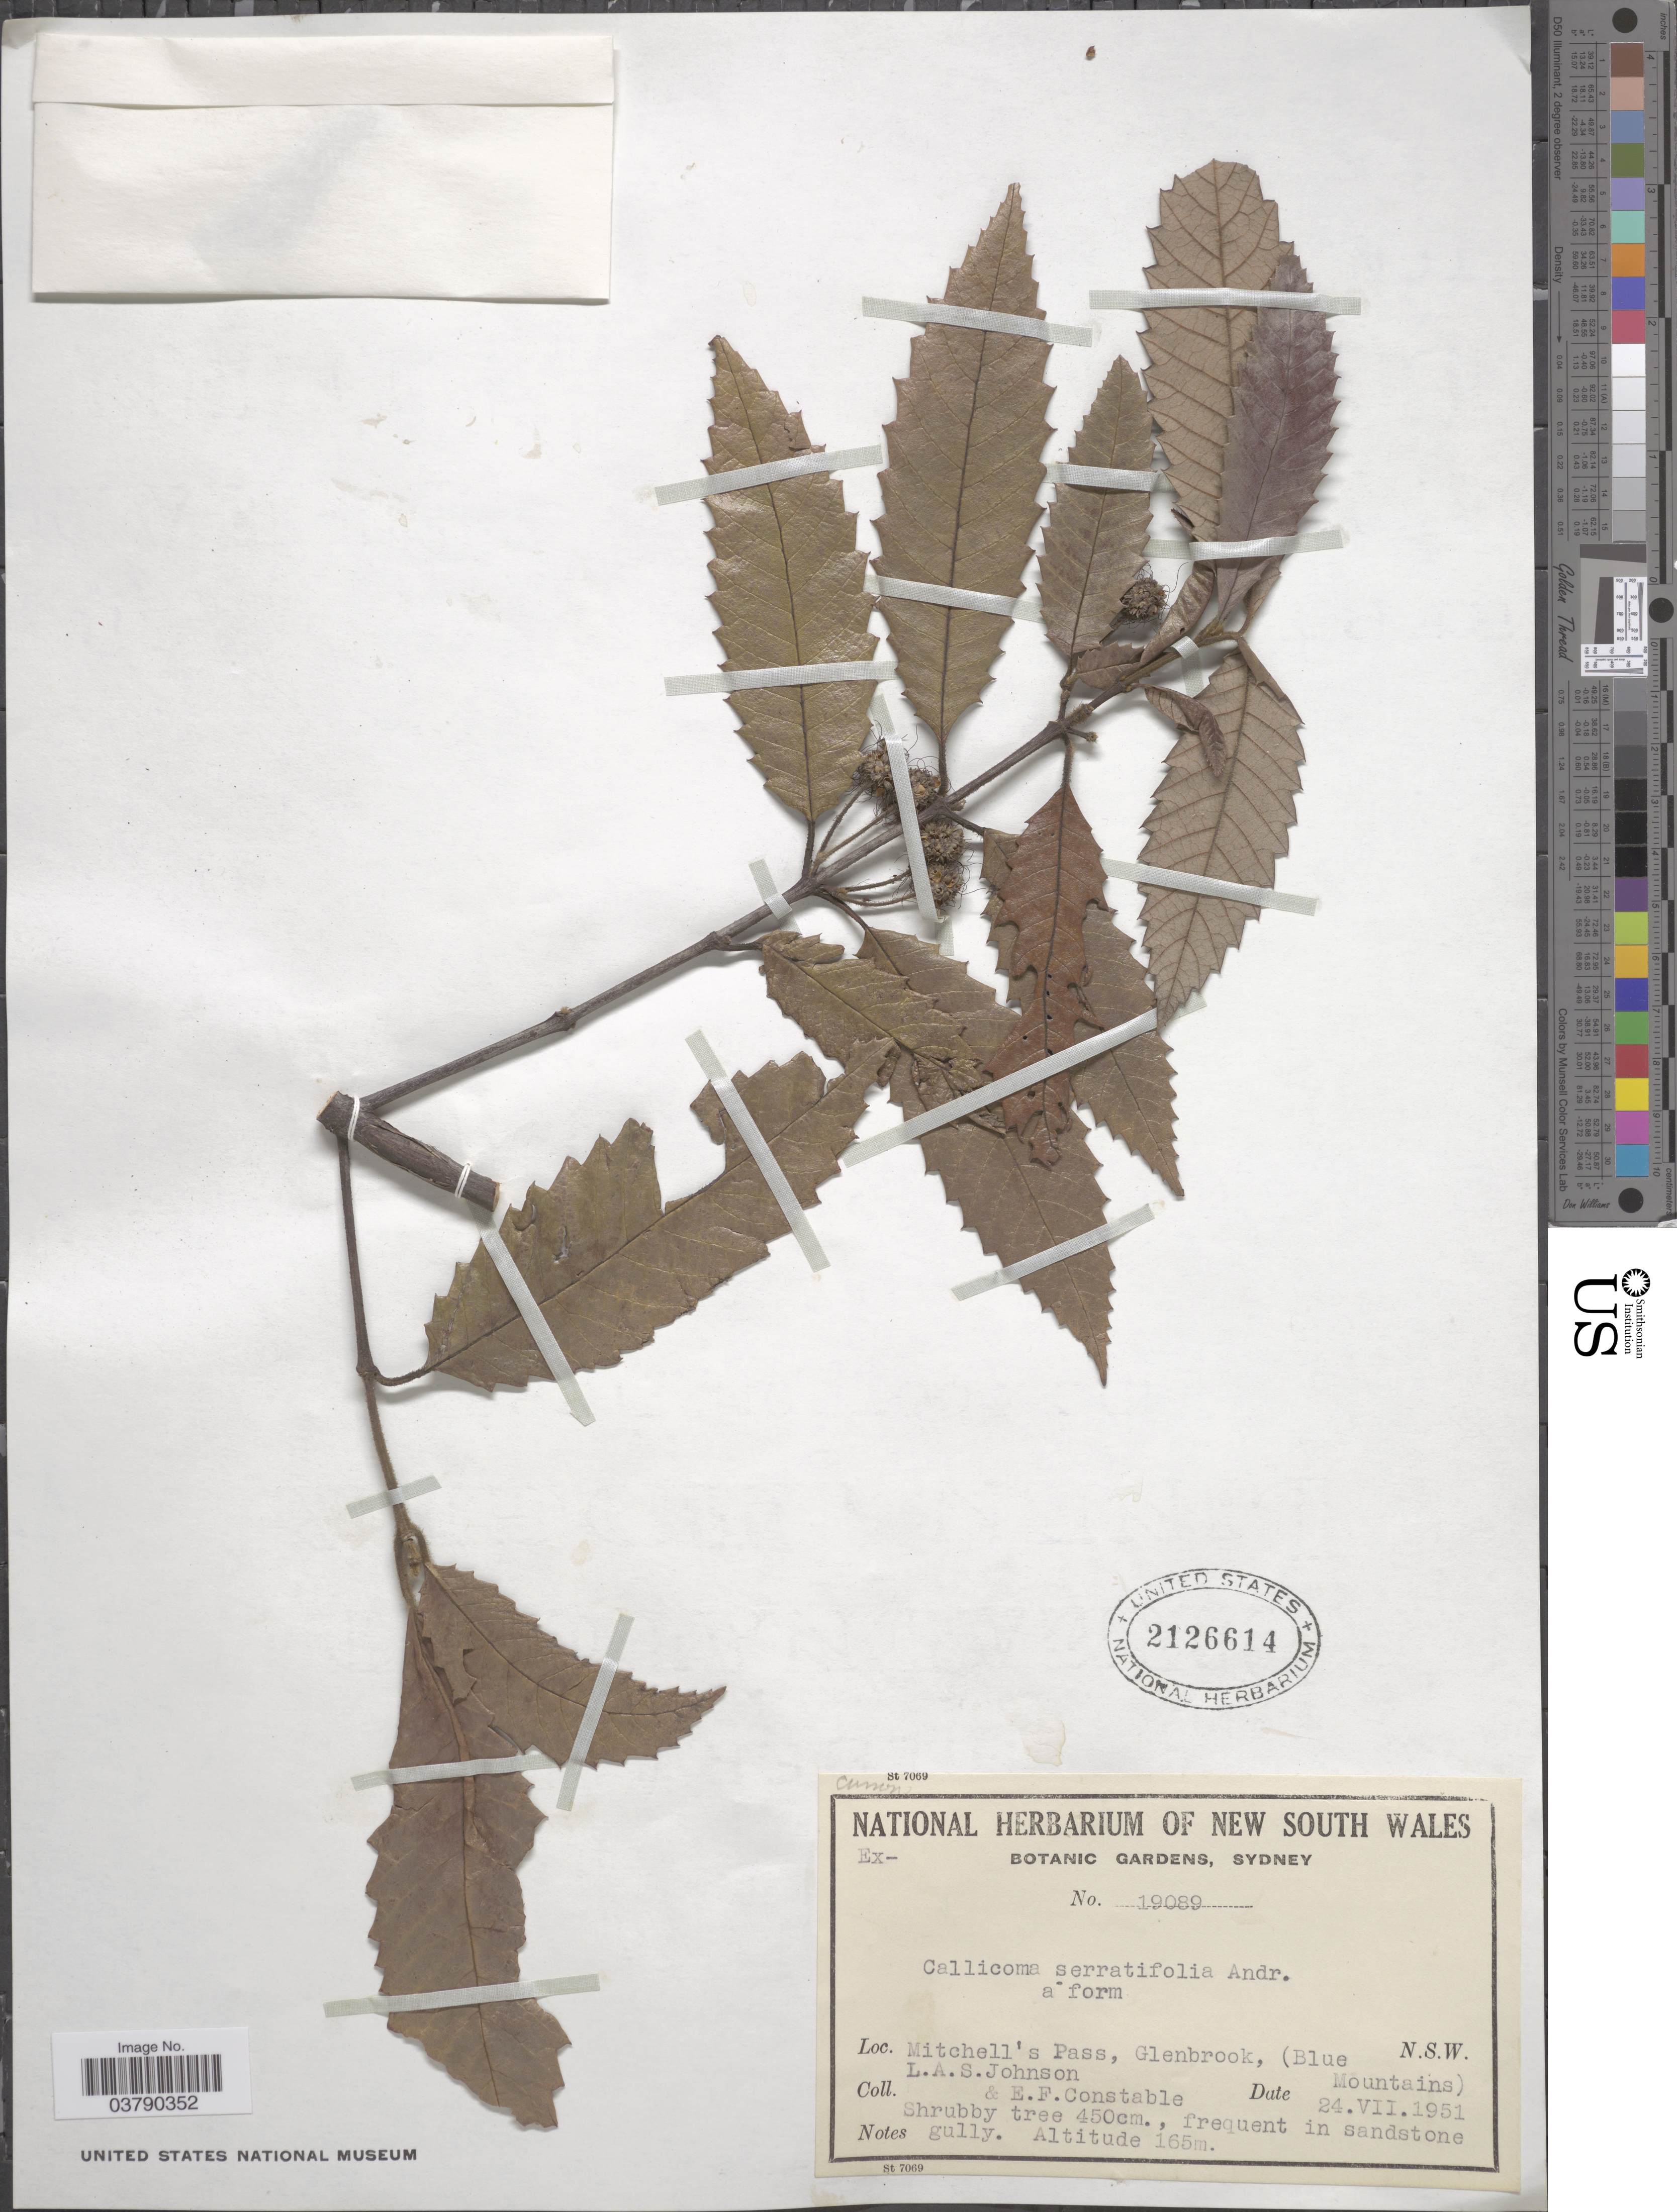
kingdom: Plantae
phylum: Tracheophyta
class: Magnoliopsida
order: Oxalidales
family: Cunoniaceae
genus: Callicoma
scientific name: Callicoma sp.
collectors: L. A. S. Johnson & E. F. Constable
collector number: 19089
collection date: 1951-07-24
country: Australia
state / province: New South Wales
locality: Mitchell's Pass, Glenbrook, (Blue Mountains).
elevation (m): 165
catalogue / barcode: US 2126614